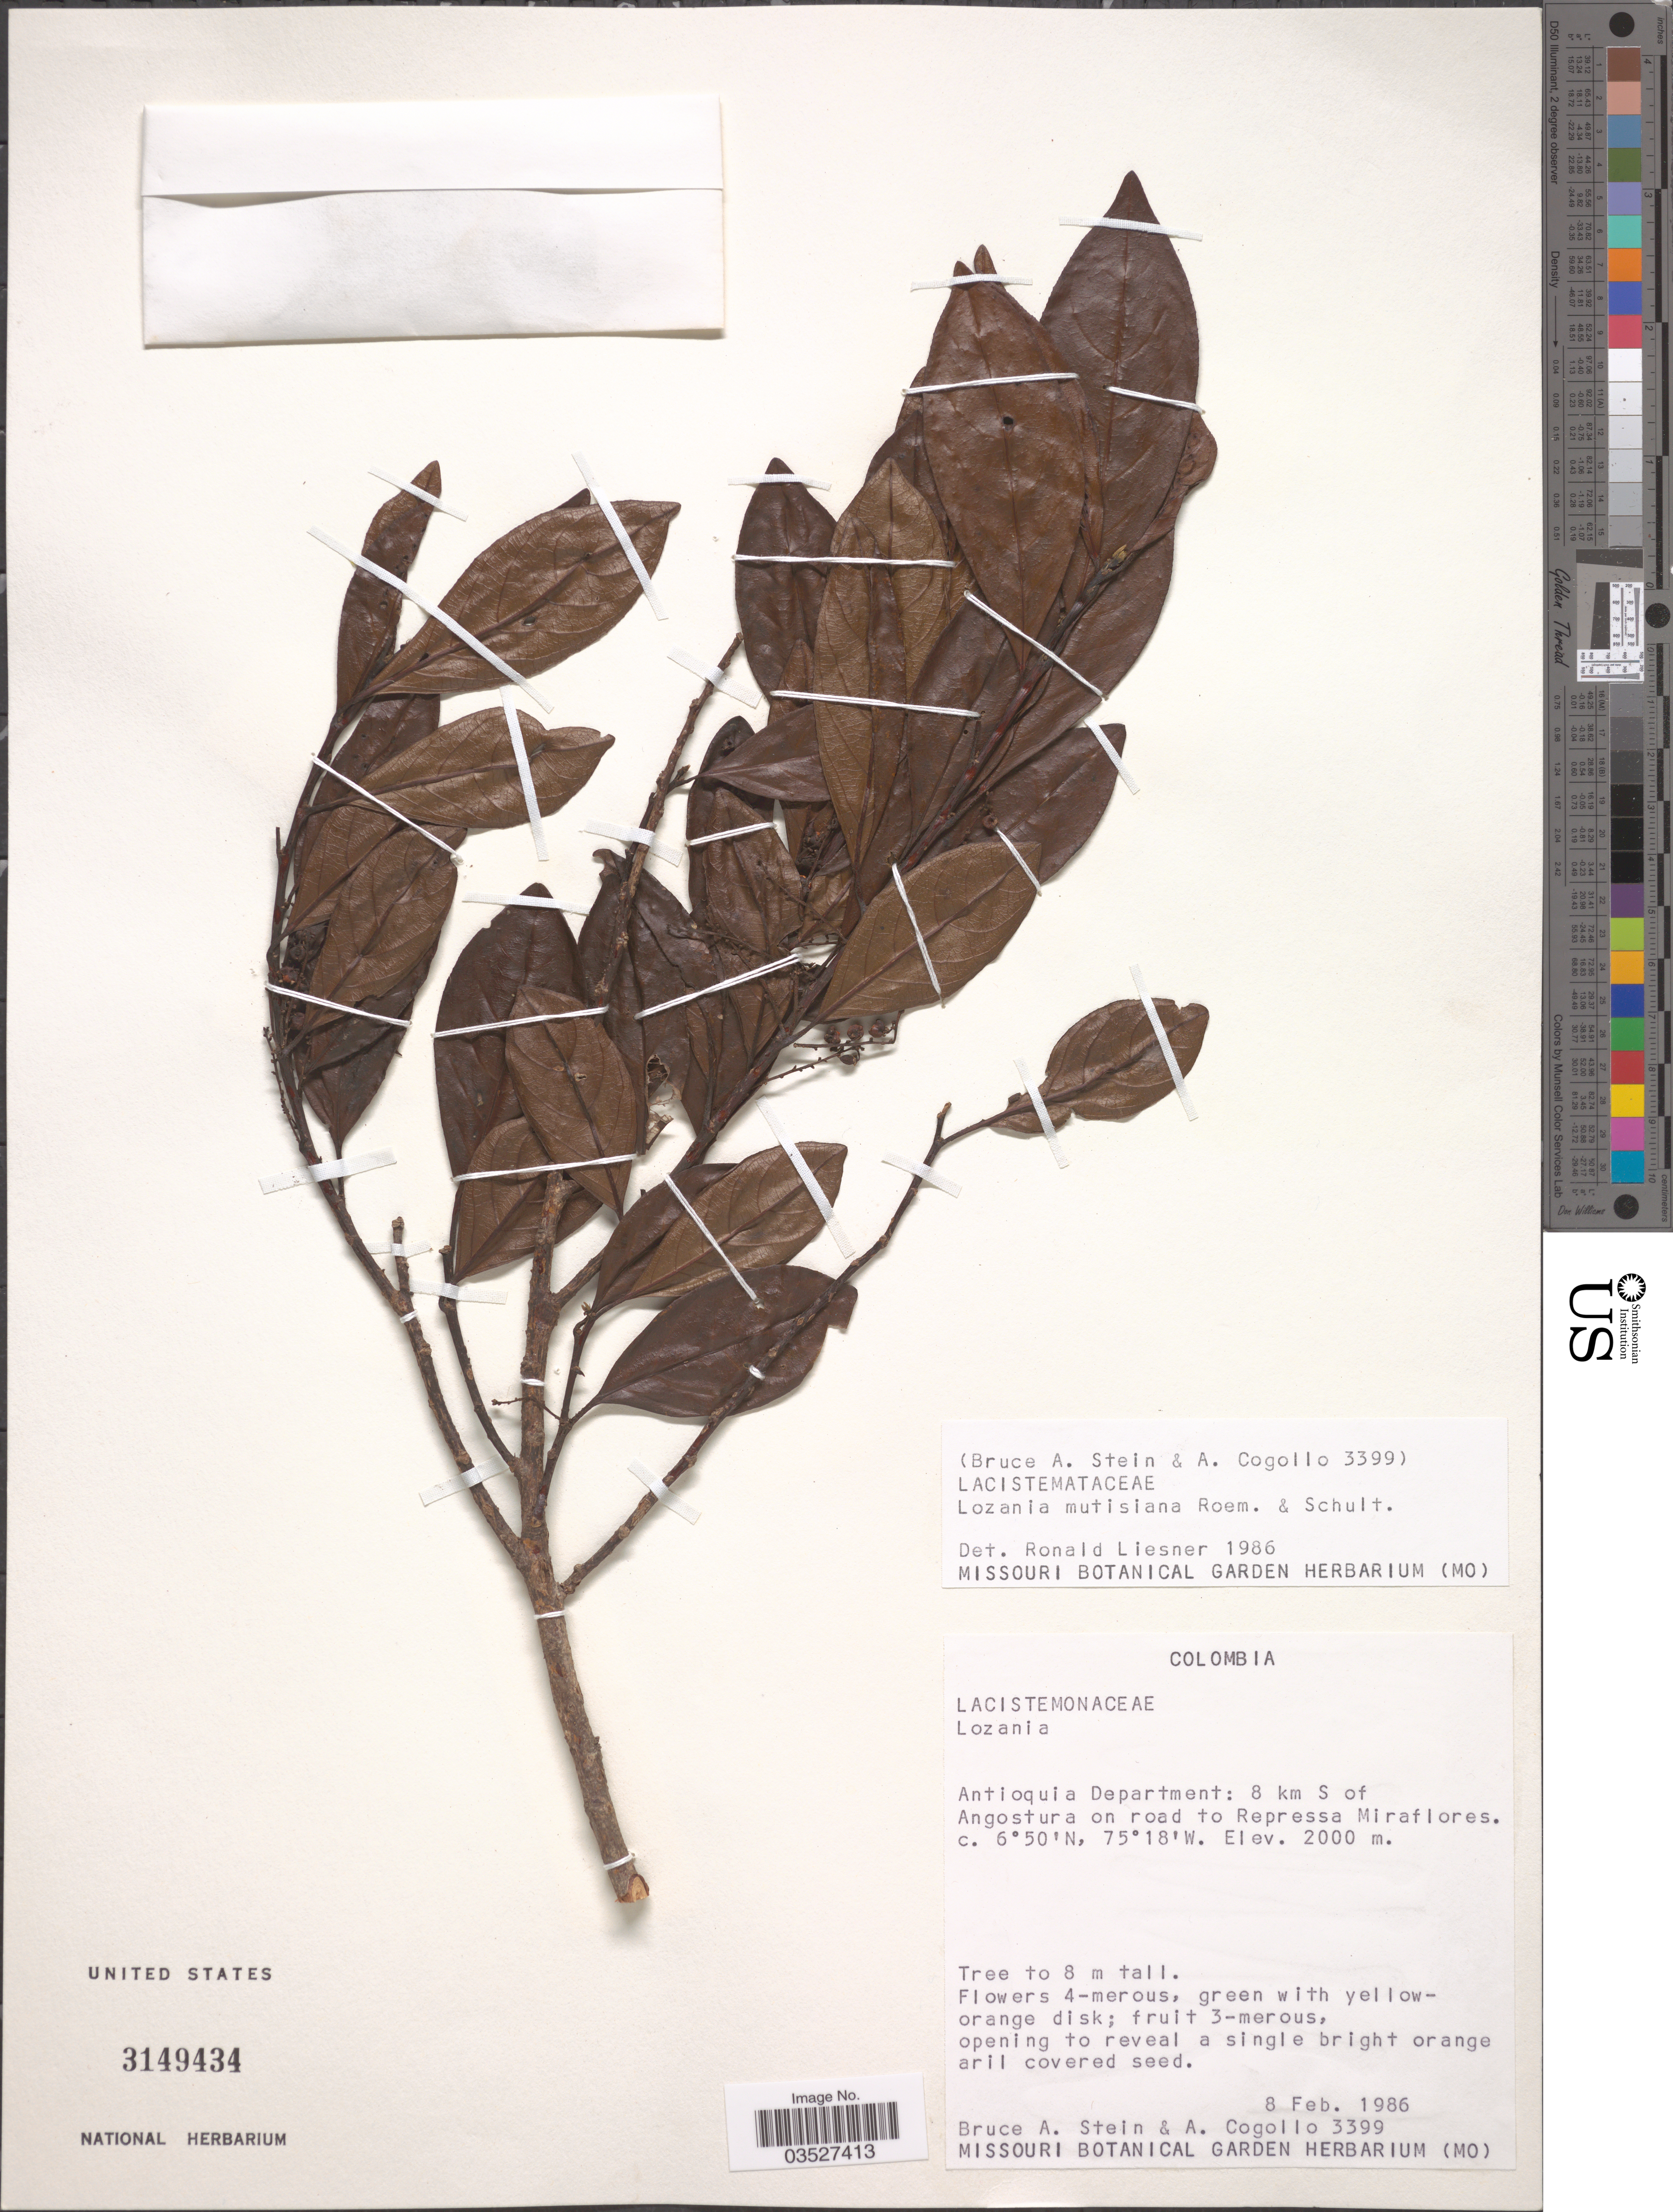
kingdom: Plantae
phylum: Tracheophyta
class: Magnoliopsida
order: Malpighiales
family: Lacistemataceae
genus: Lozania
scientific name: Lozania mutisiana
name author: Schult. in Roem. & Schult.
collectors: B. A. Stein & A. Cogollo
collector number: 3399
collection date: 1986-02-08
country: Colombia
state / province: Antioquia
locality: Antioquia Department: 8 km S of Angostura on road to Repressa Miraflores.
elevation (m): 2000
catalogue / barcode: US 3149434